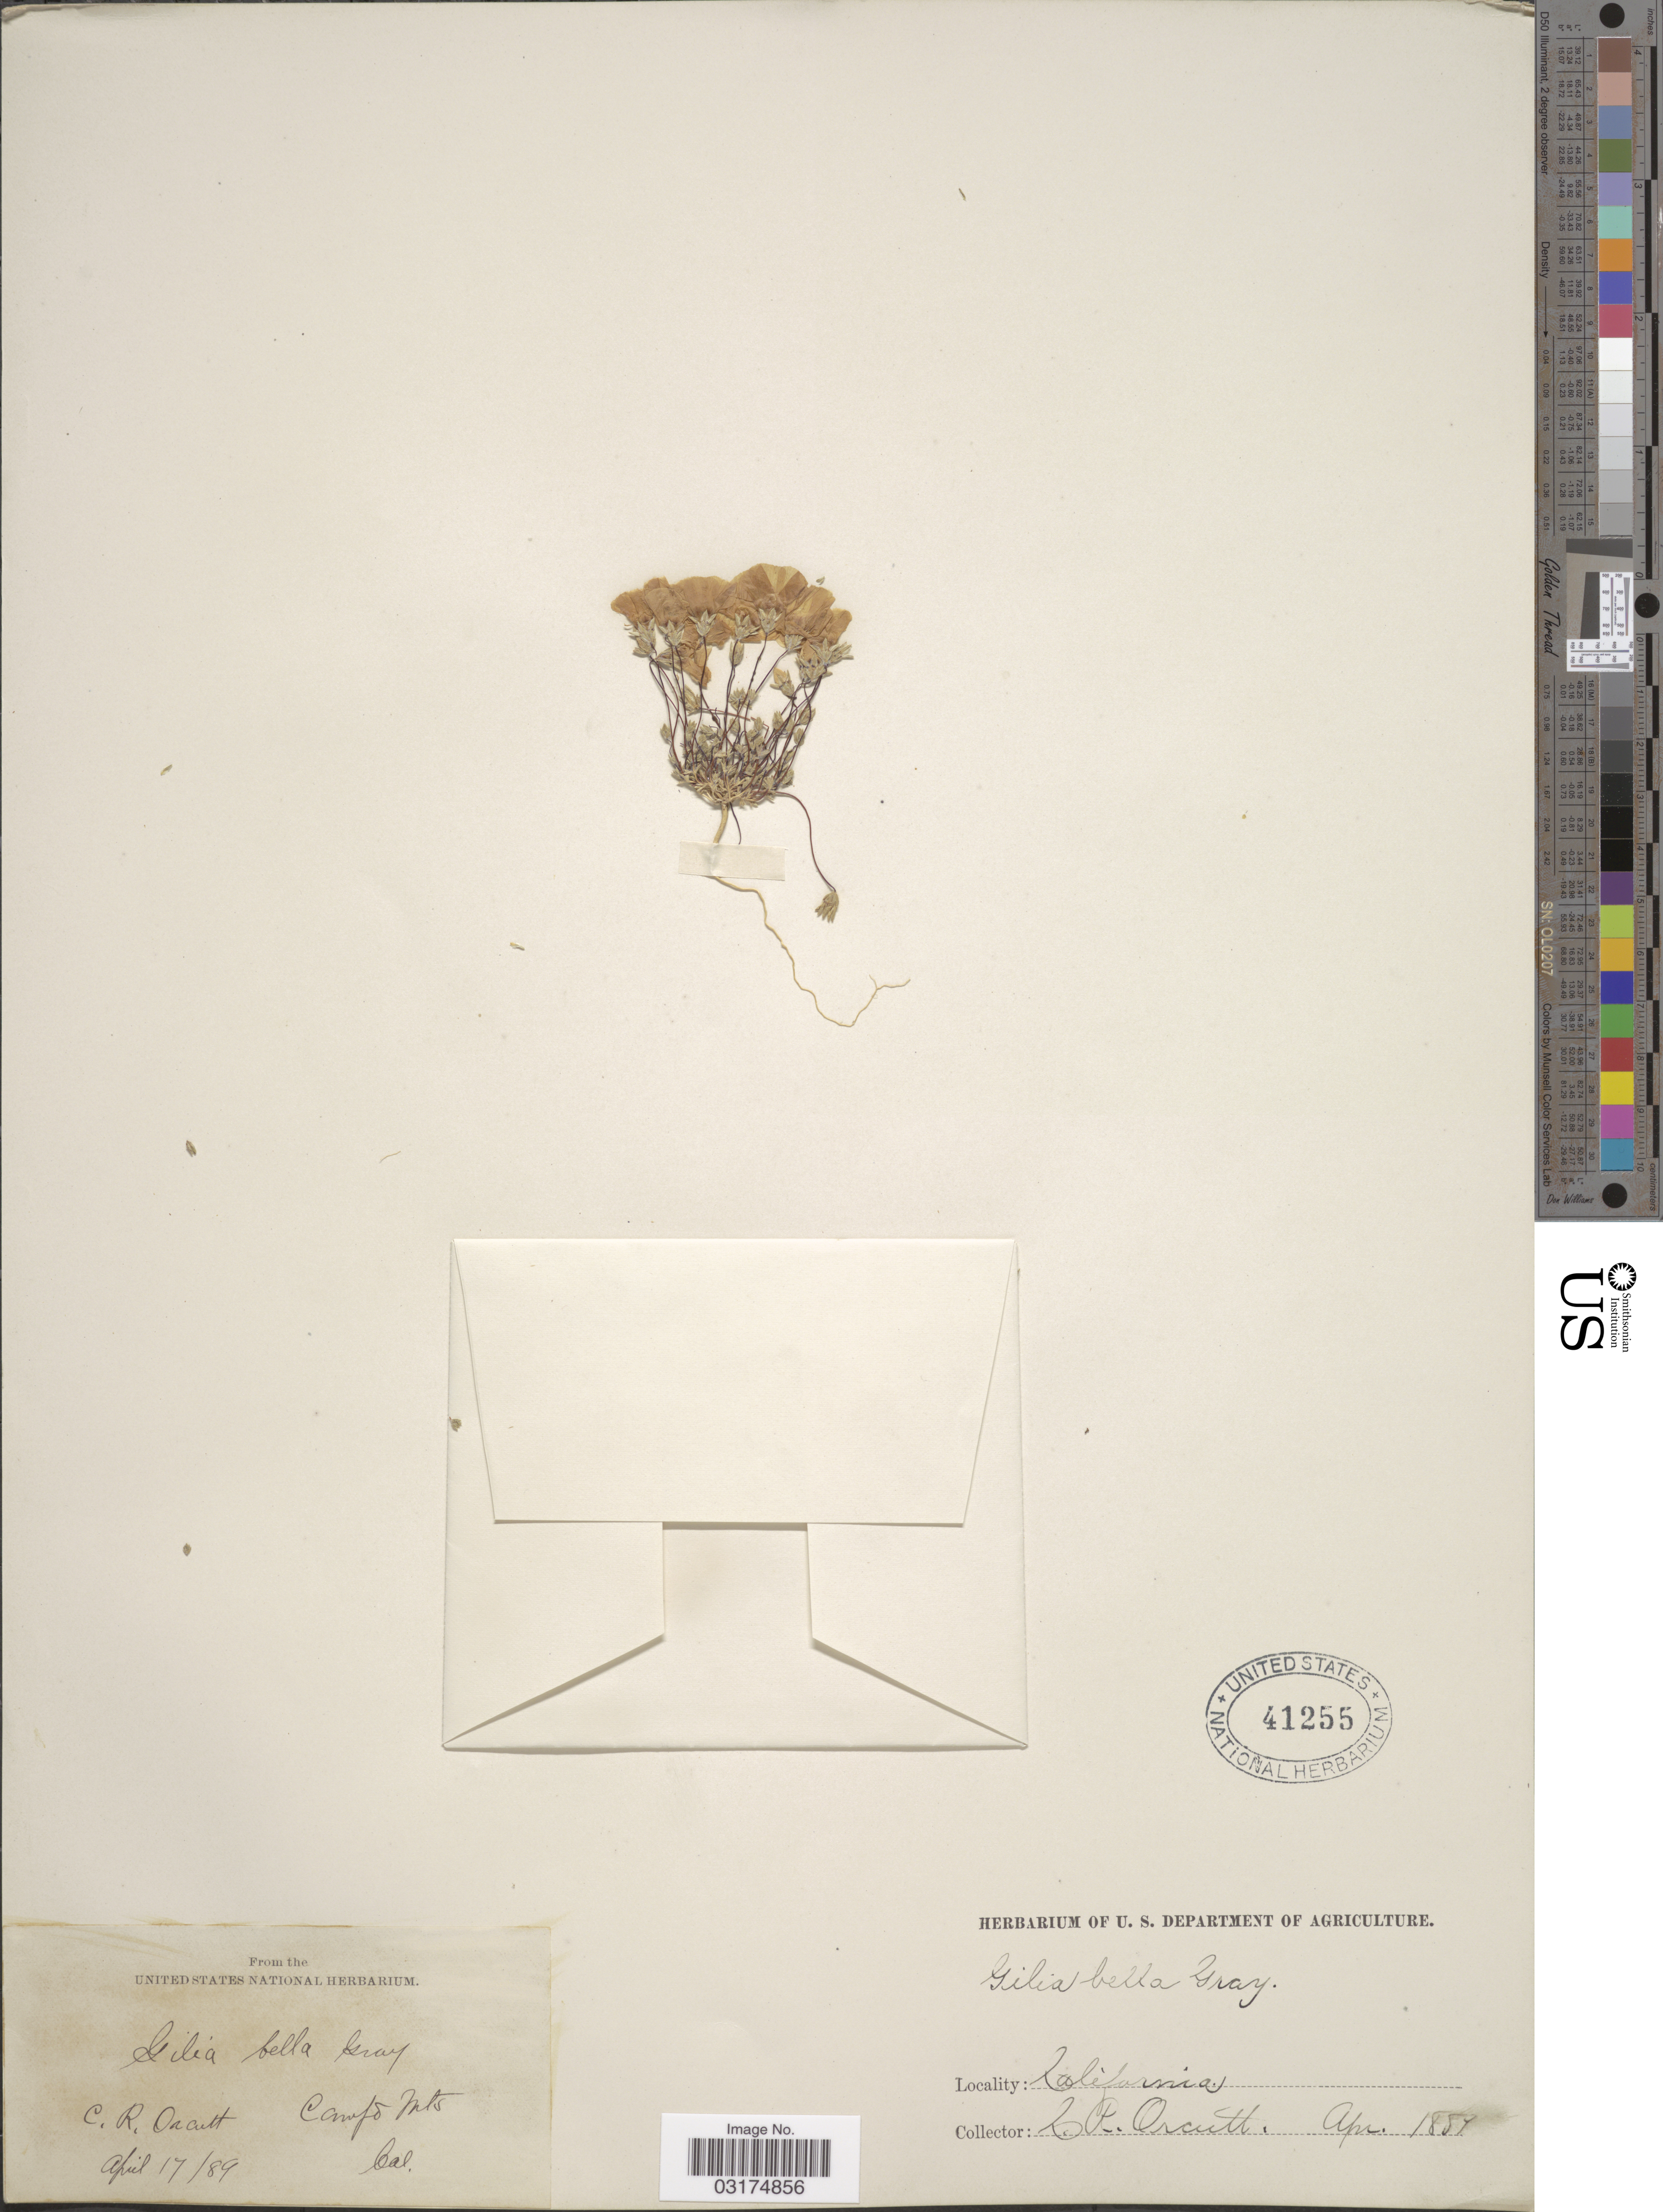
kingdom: Plantae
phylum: Tracheophyta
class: Magnoliopsida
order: Ericales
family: Polemoniaceae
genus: Linanthus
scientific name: Linanthus bellus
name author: (A. Gray) S.W. Greene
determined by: Strong, Mark T., (BOT), Smithsonian Institution - National Museum of Natural History (UNITED STATES)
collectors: C. R. Orcutt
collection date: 1889-04-17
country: United States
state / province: California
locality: Camps Mts.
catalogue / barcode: US 41255